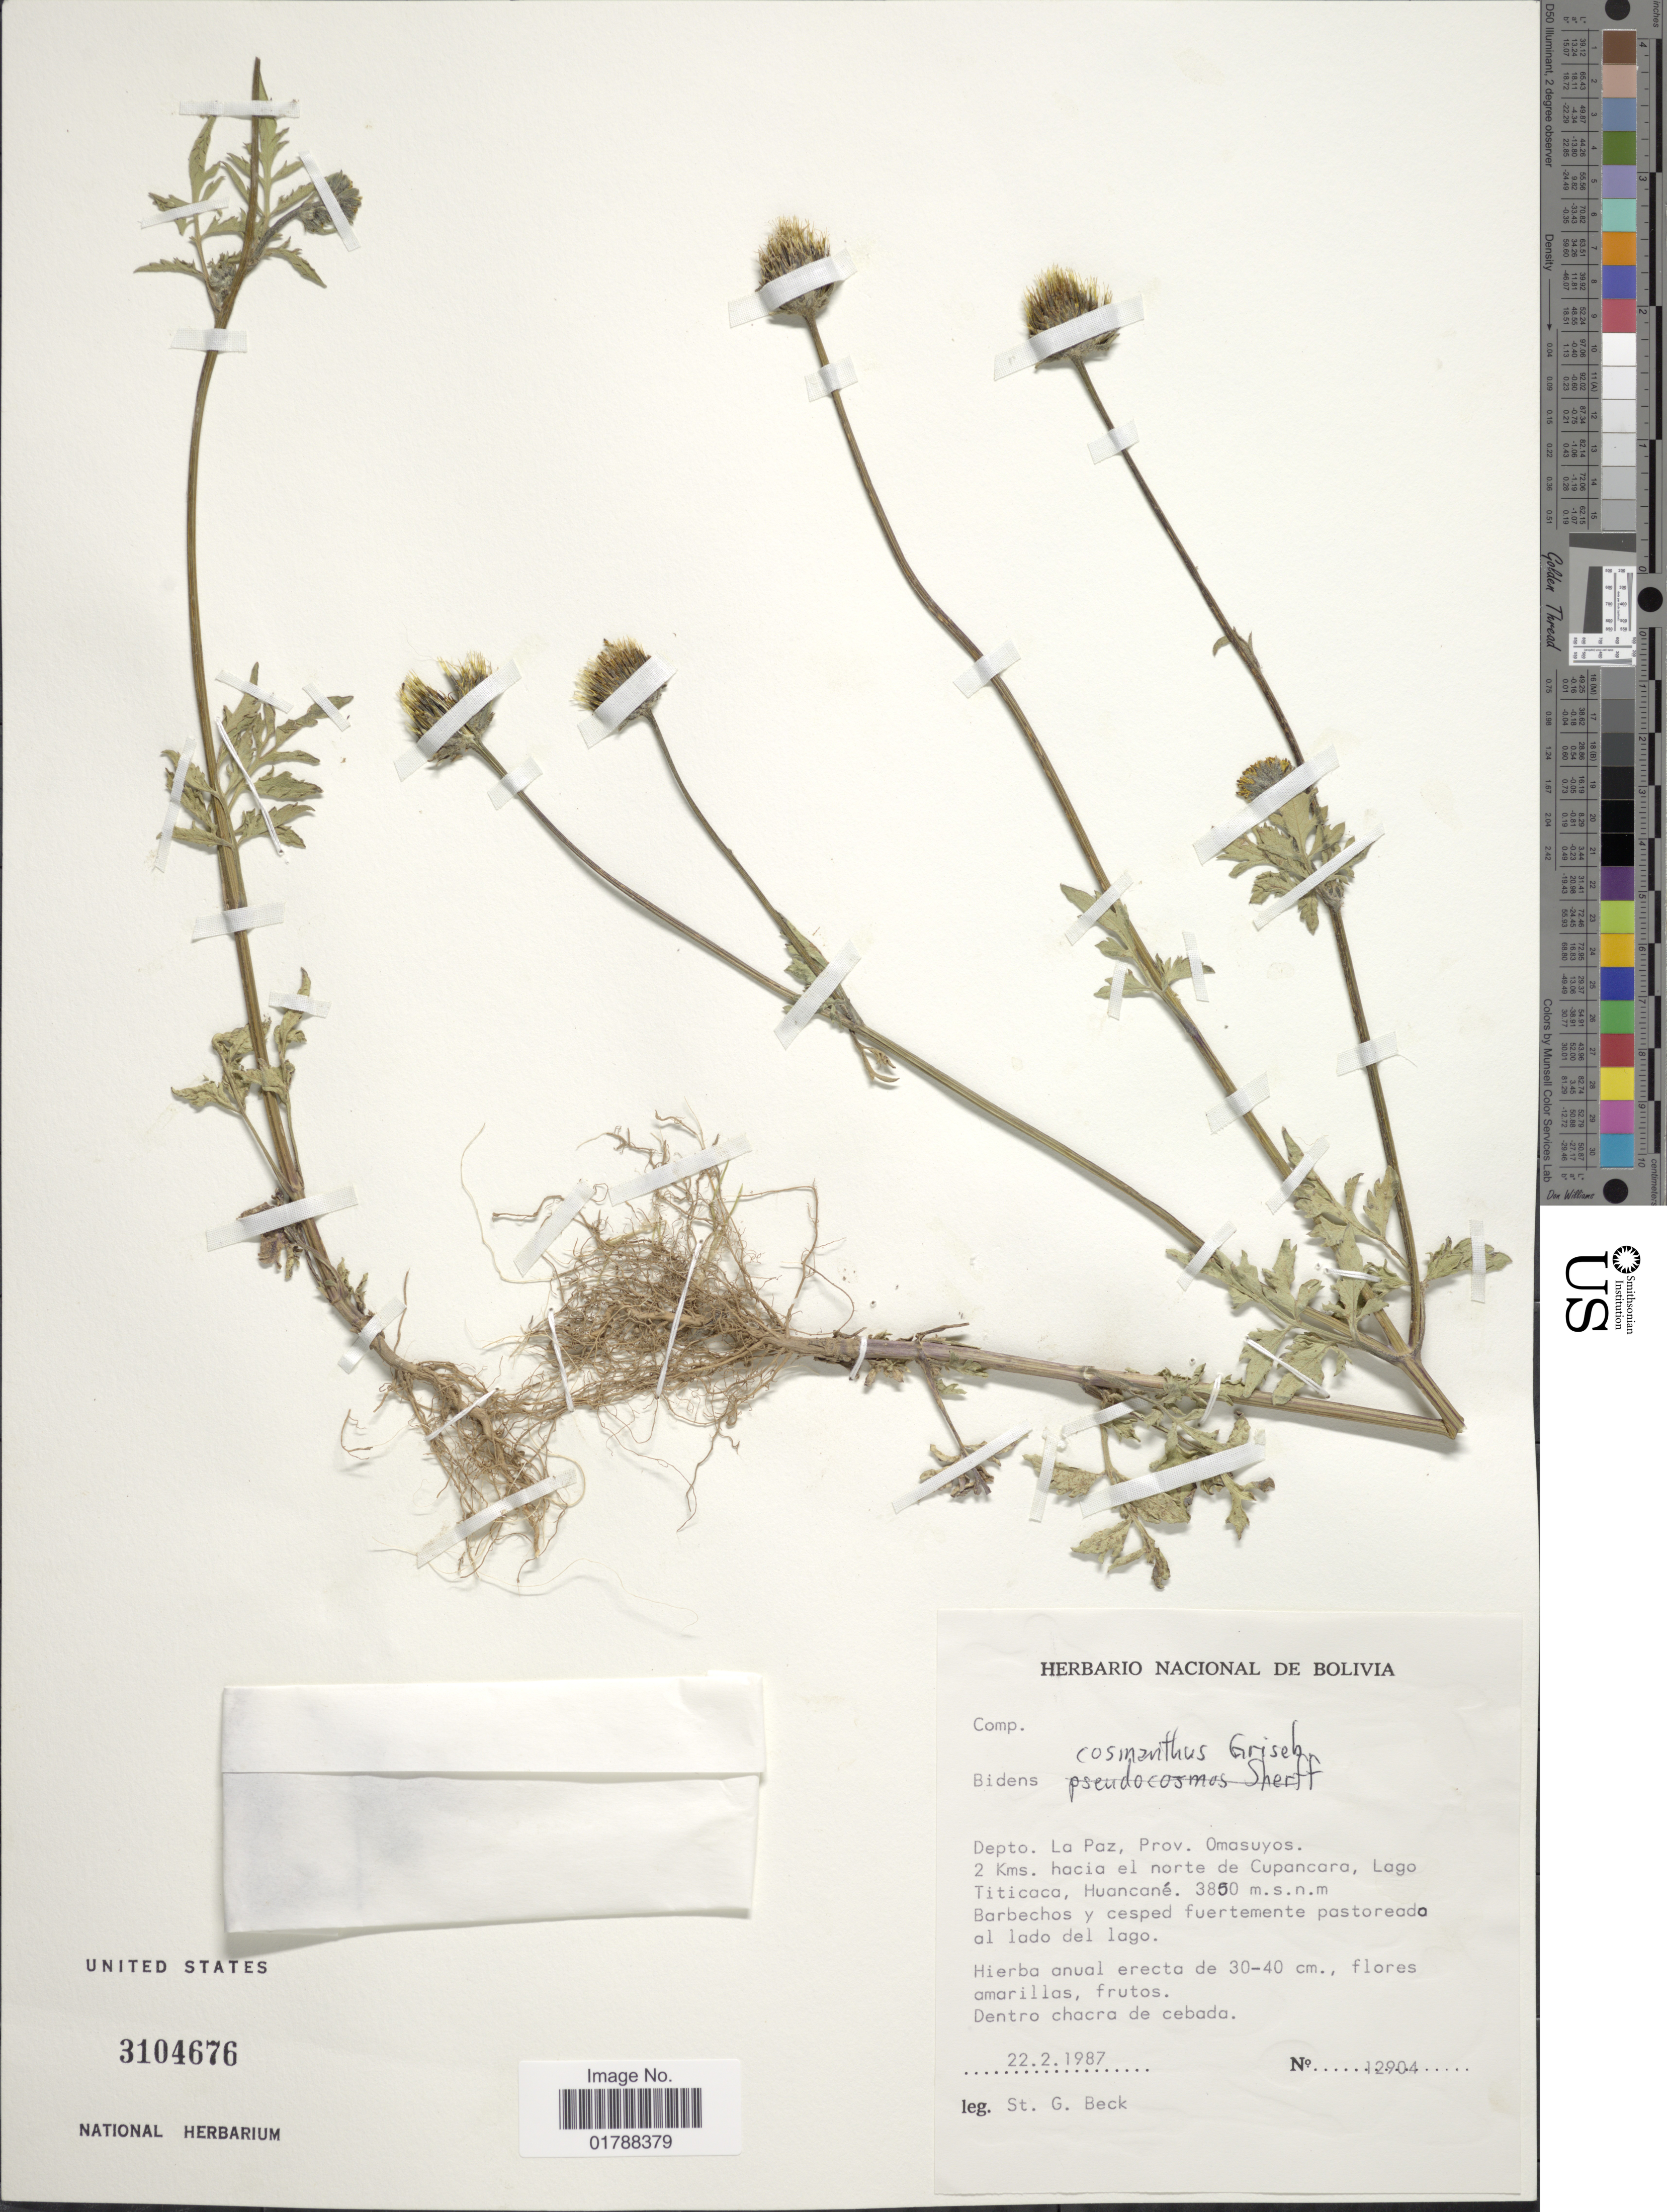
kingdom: Plantae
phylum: Tracheophyta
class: Magnoliopsida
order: Asterales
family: Asteraceae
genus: Bidens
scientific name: Bidens cosmantha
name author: Griseb.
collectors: S. G. Beck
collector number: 12904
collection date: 1987-02-22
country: Bolivia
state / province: La Paz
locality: Prov. Omasuyos. 2 Kms. hacia el norte de Cupancara, Lago Titicaca, Huancané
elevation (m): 3850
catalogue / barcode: US 3104676